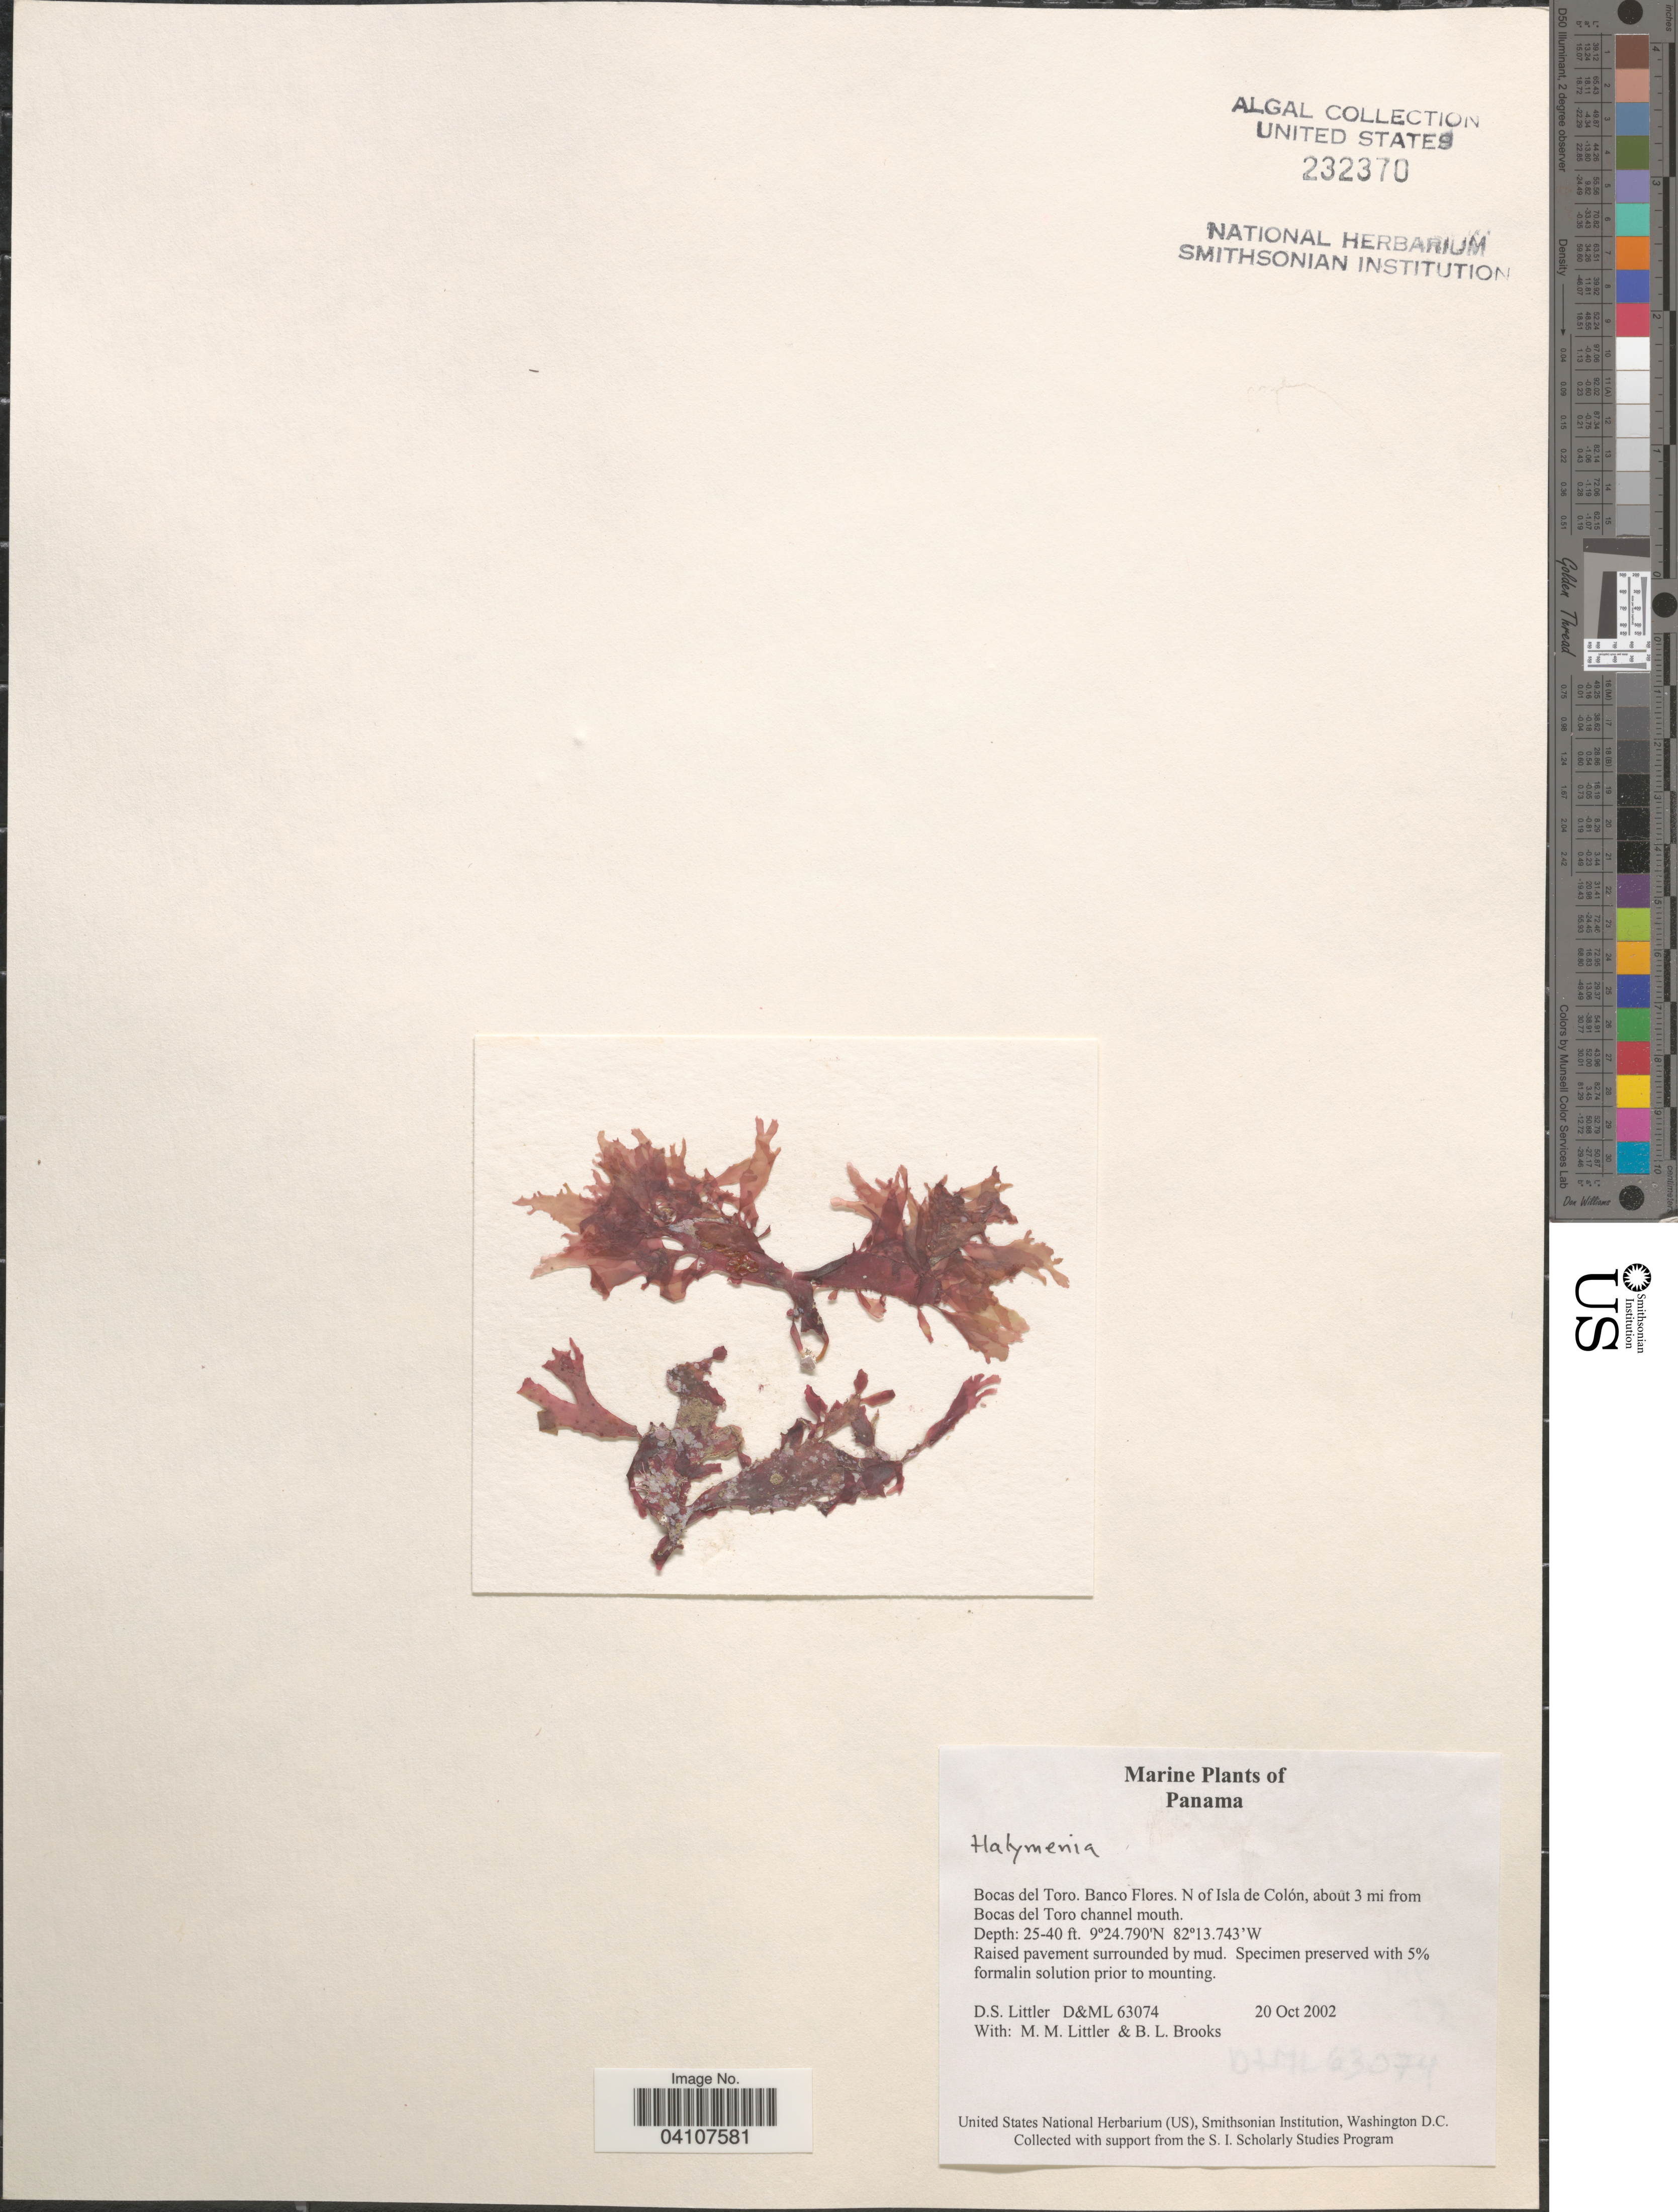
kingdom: Plantae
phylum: Rhodophyta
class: Florideophyceae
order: Halymeniales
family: Halymeniaceae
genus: Halymenia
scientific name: Halymenia sp.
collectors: D. S. Littler & B. Brooks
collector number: D&ML63074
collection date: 2002-10-20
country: Panama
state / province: Bocas del Toro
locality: Banco Flores. N of Isla de Colón, about 3 mi from Bocas del Toro channel mouth.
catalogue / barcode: US 232370